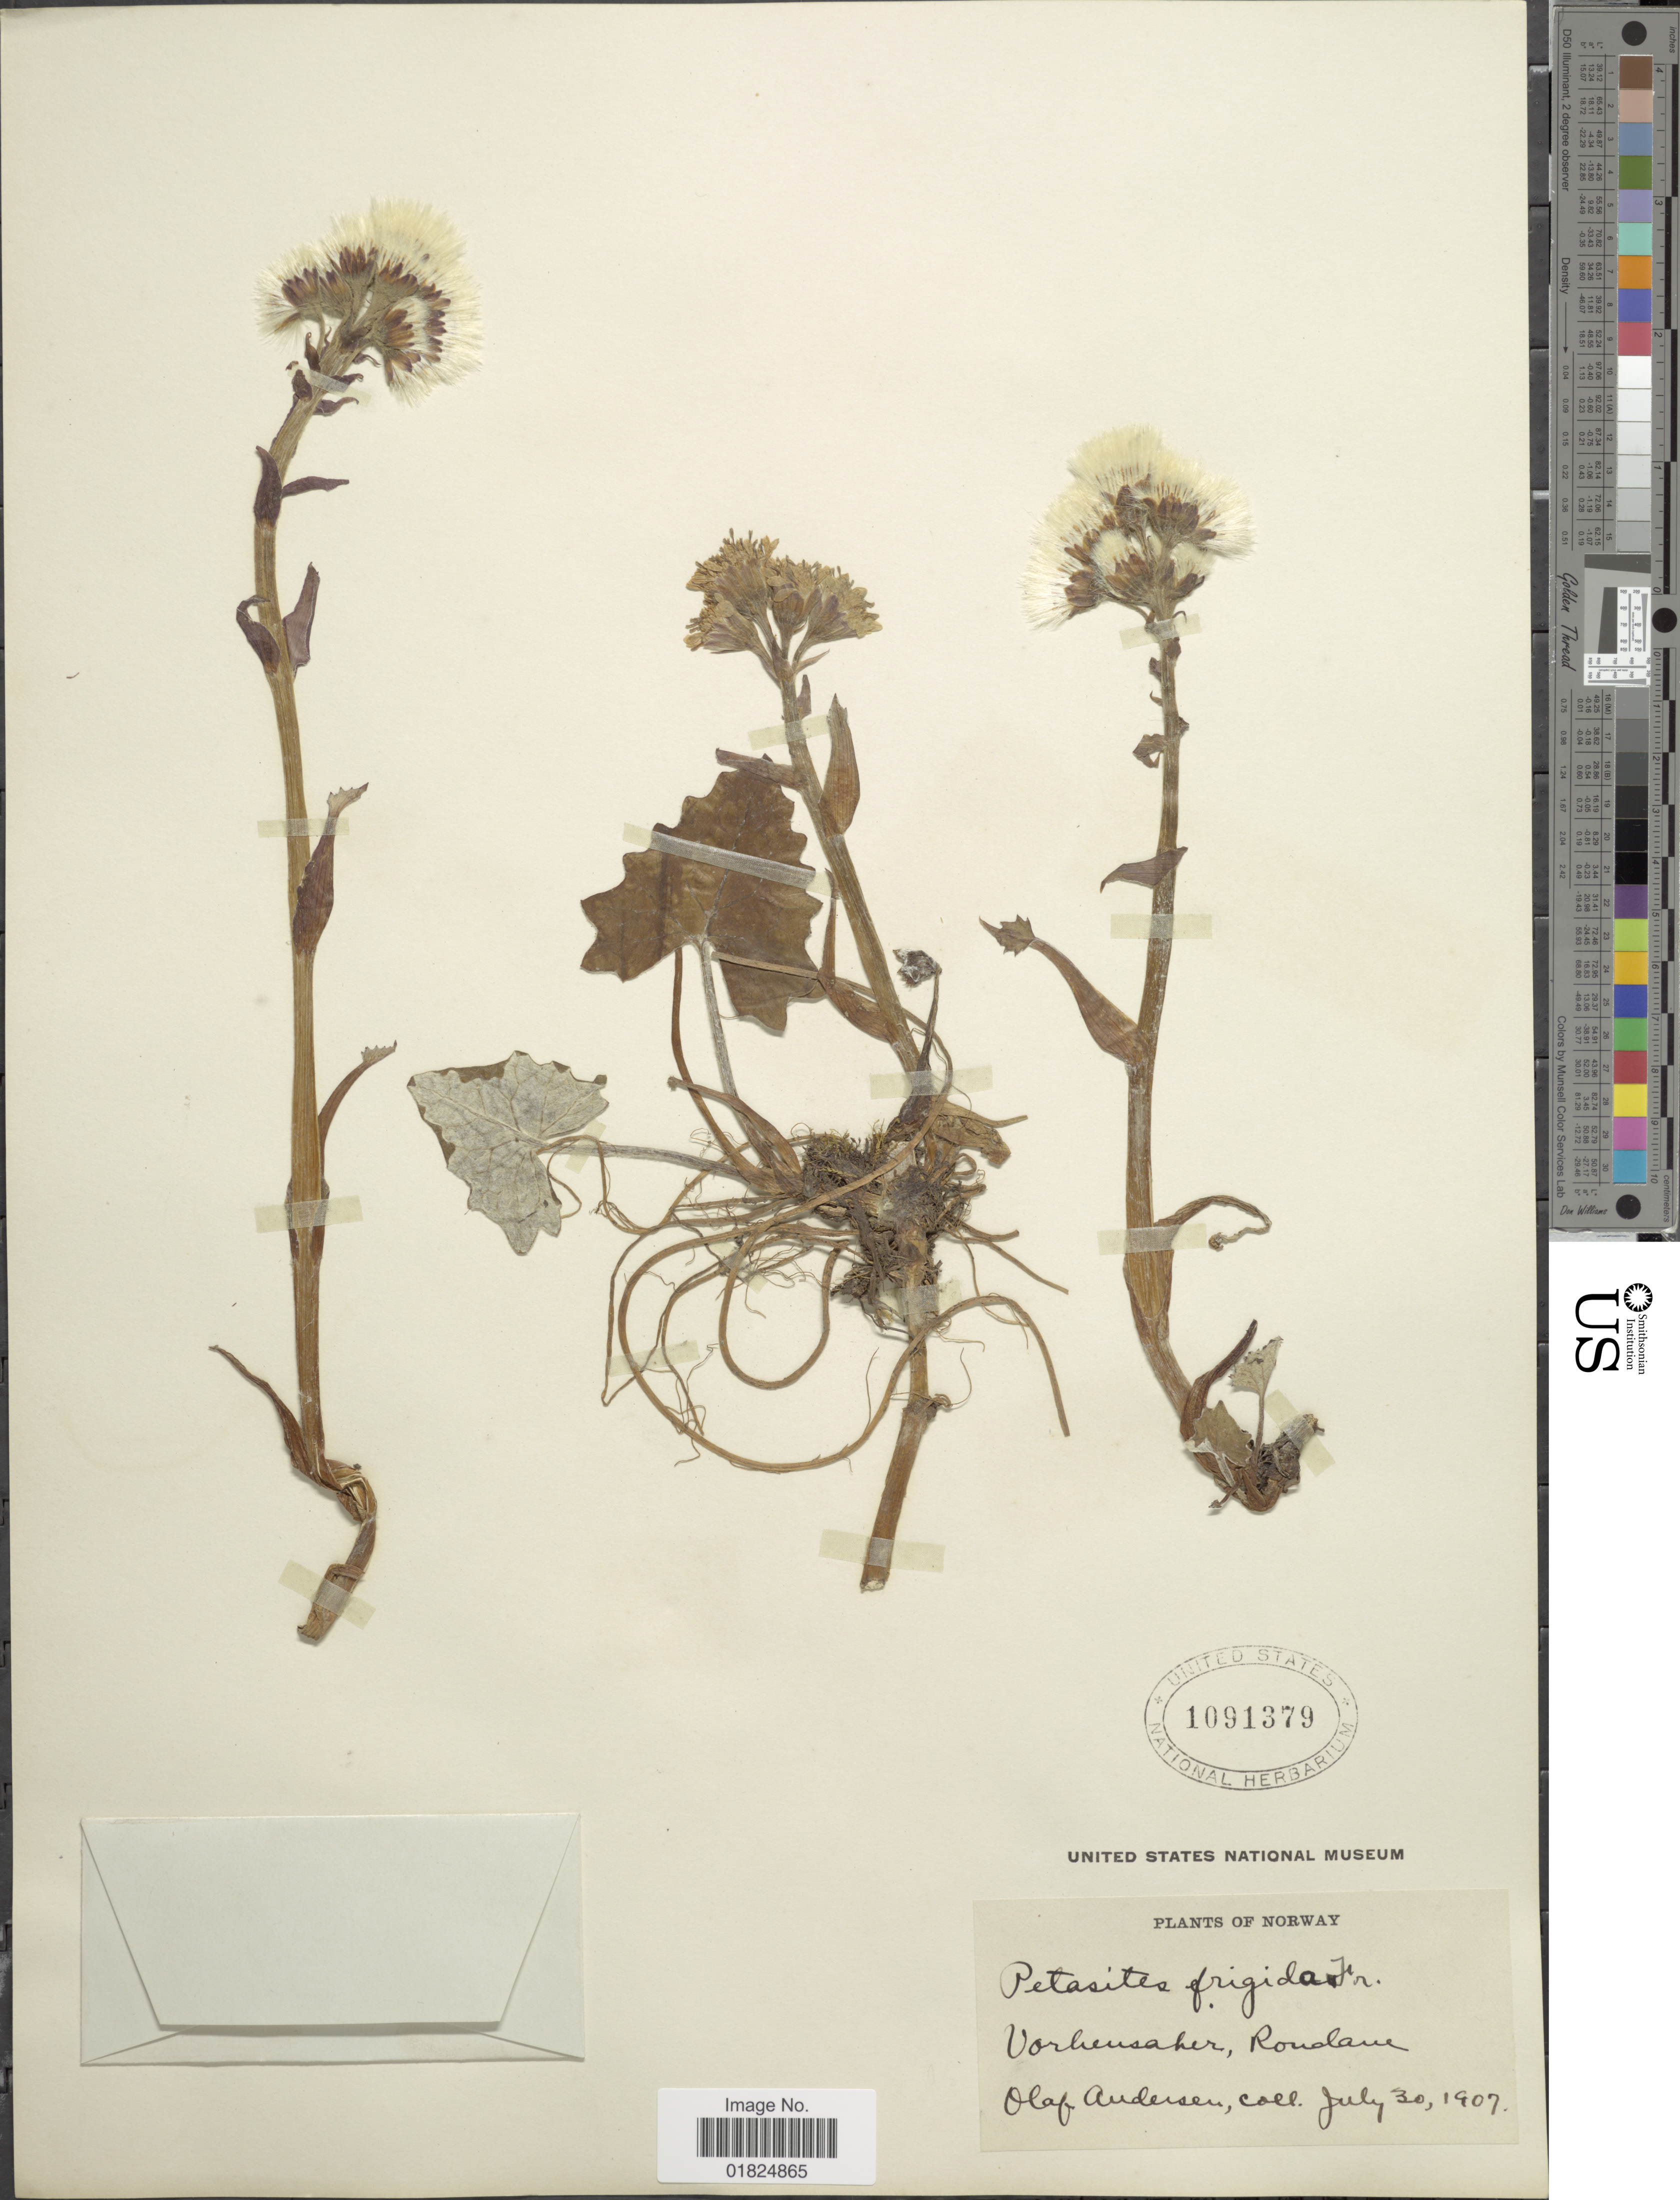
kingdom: Plantae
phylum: Tracheophyta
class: Magnoliopsida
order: Asterales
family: Asteraceae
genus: Petasites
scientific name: Petasites frigidus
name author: (L.) Fr.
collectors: O. Andersen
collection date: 1907-07-30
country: Norway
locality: Vorheusaher, Rondane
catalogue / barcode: US 1091379